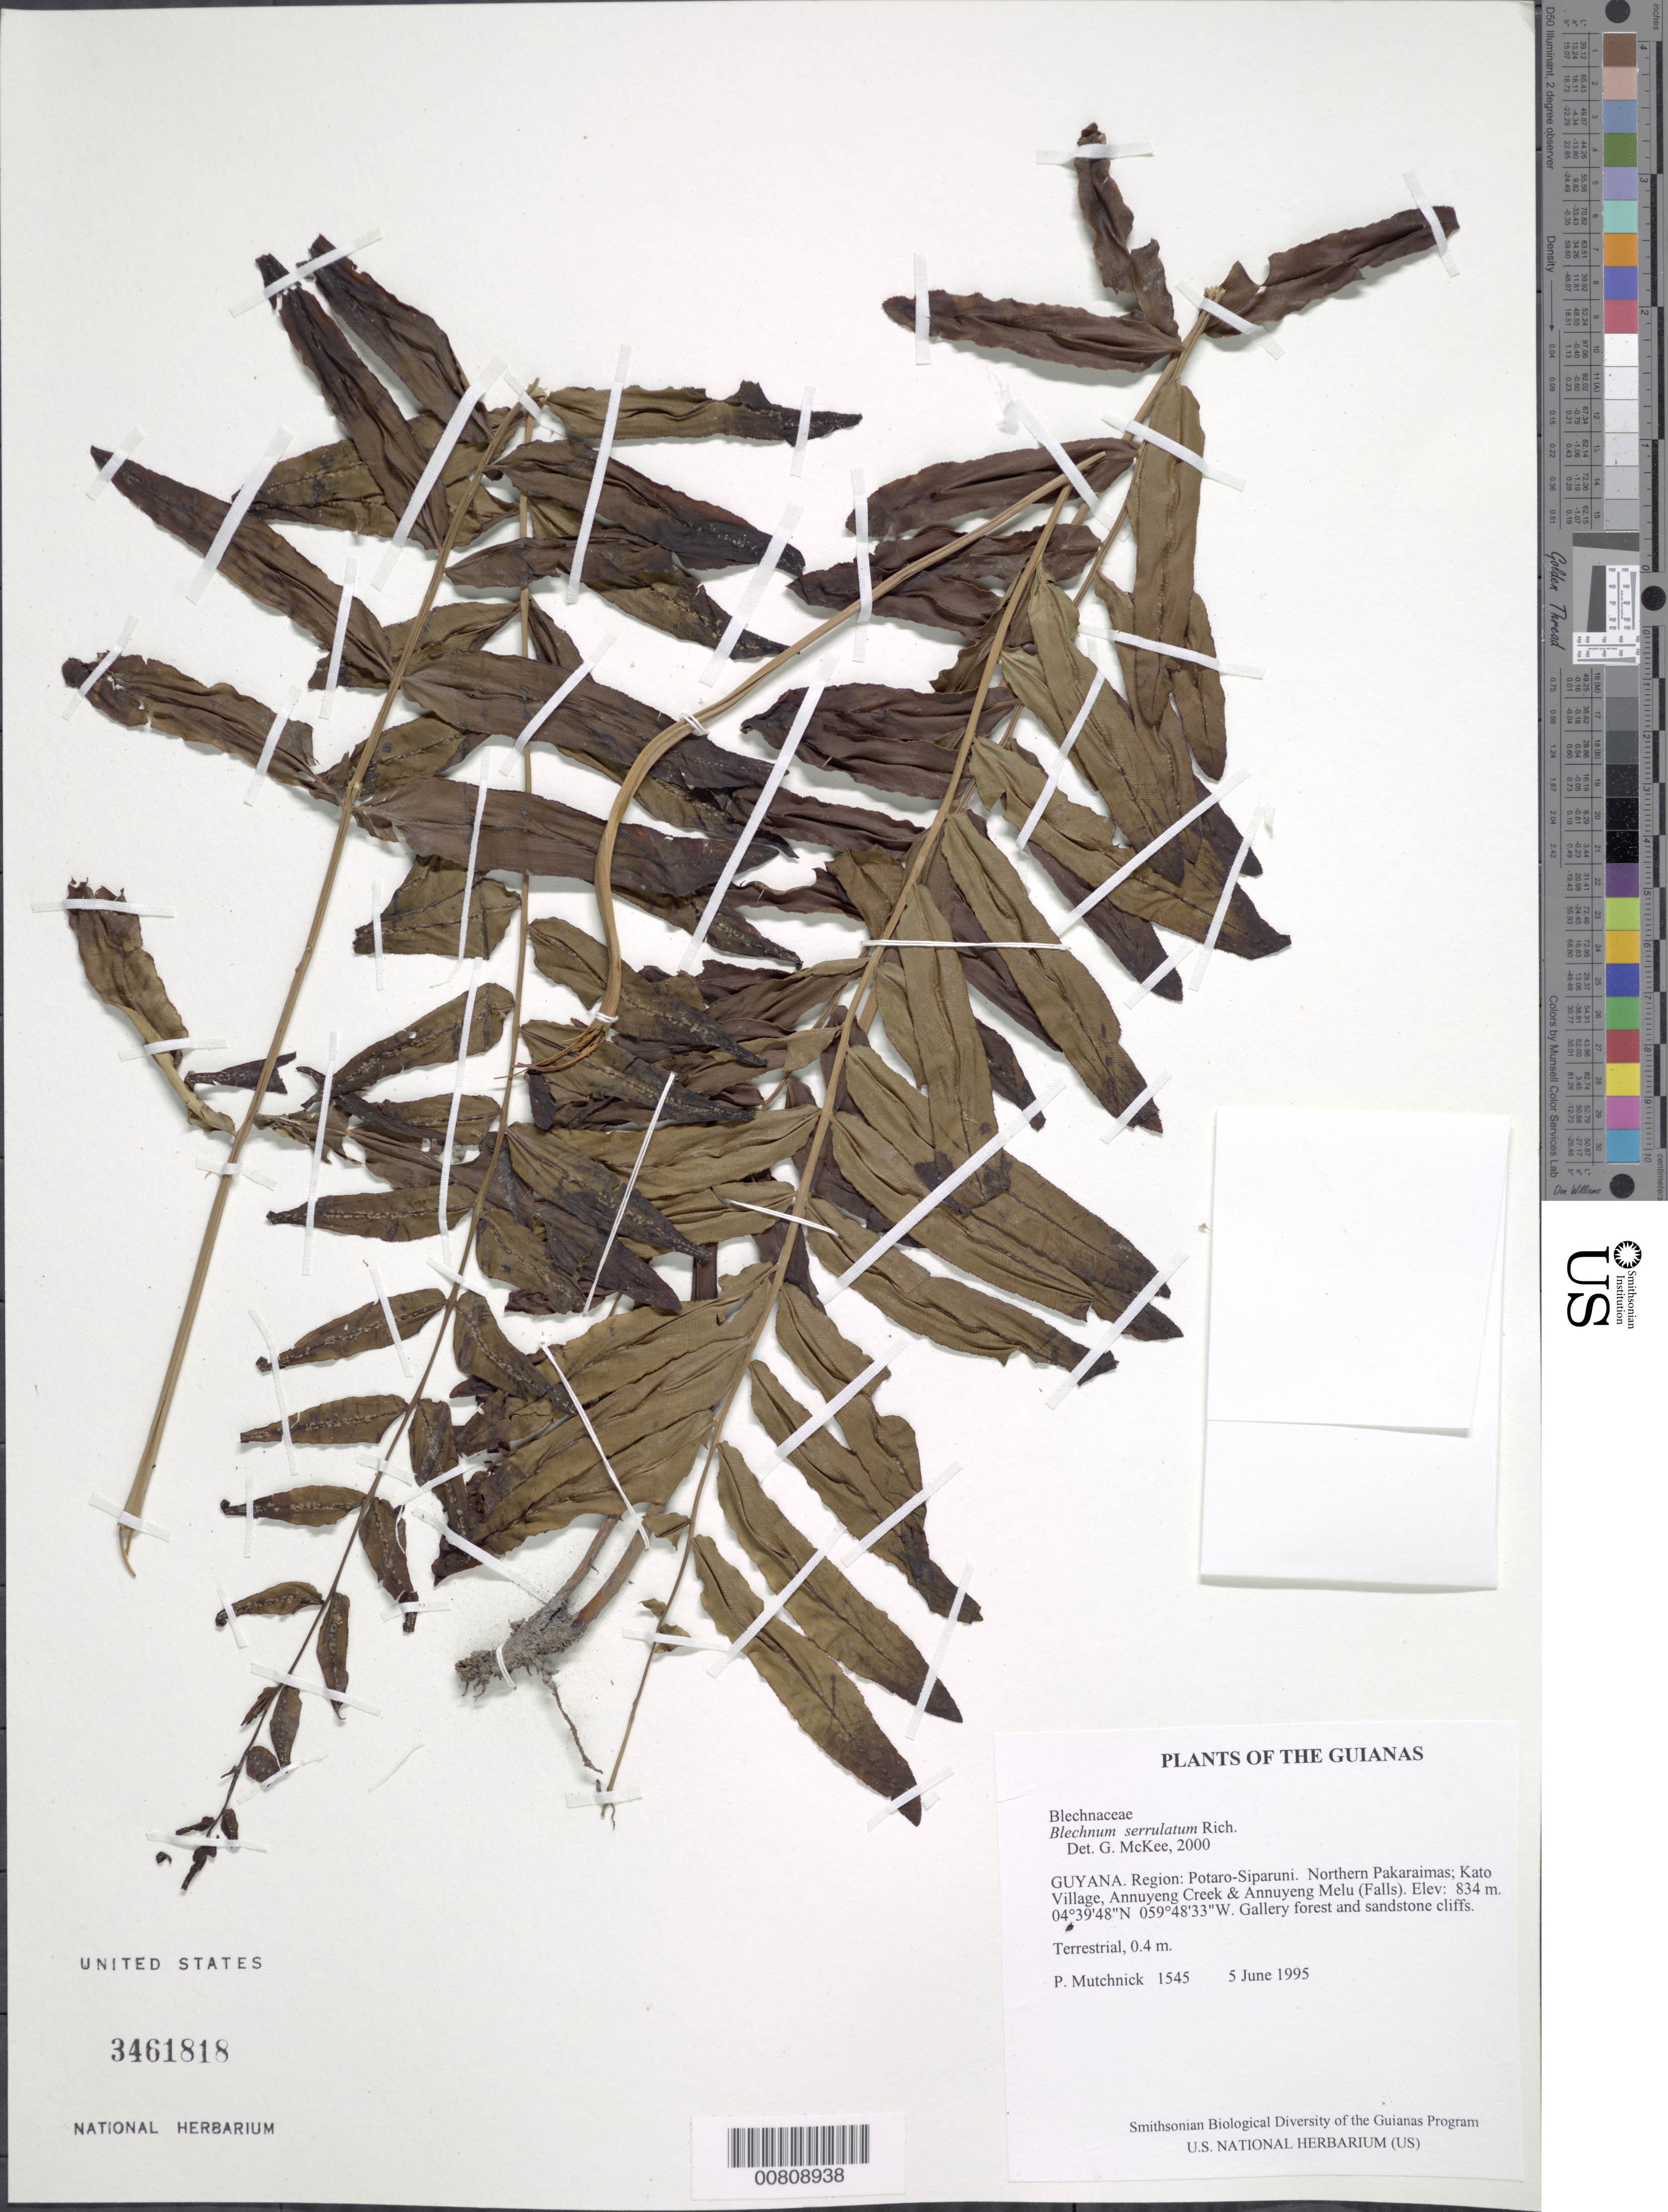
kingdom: Plantae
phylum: Tracheophyta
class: Polypodiopsida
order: Polypodiales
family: Blechnaceae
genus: Telmatoblechnum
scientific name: Telmatoblechnum serrulatum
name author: (Rich.) Perrie et al.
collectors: P. Mutchnick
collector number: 1545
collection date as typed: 5 June 1995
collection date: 1995-06-05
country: Guyana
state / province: Potaro-Siparuni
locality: Northern Pakaraimas; Kato Village, Annuyeng Creek & Annuyeng Melu (Falls)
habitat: Gallery forest and sandstone cliffs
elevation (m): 834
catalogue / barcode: US 3461818